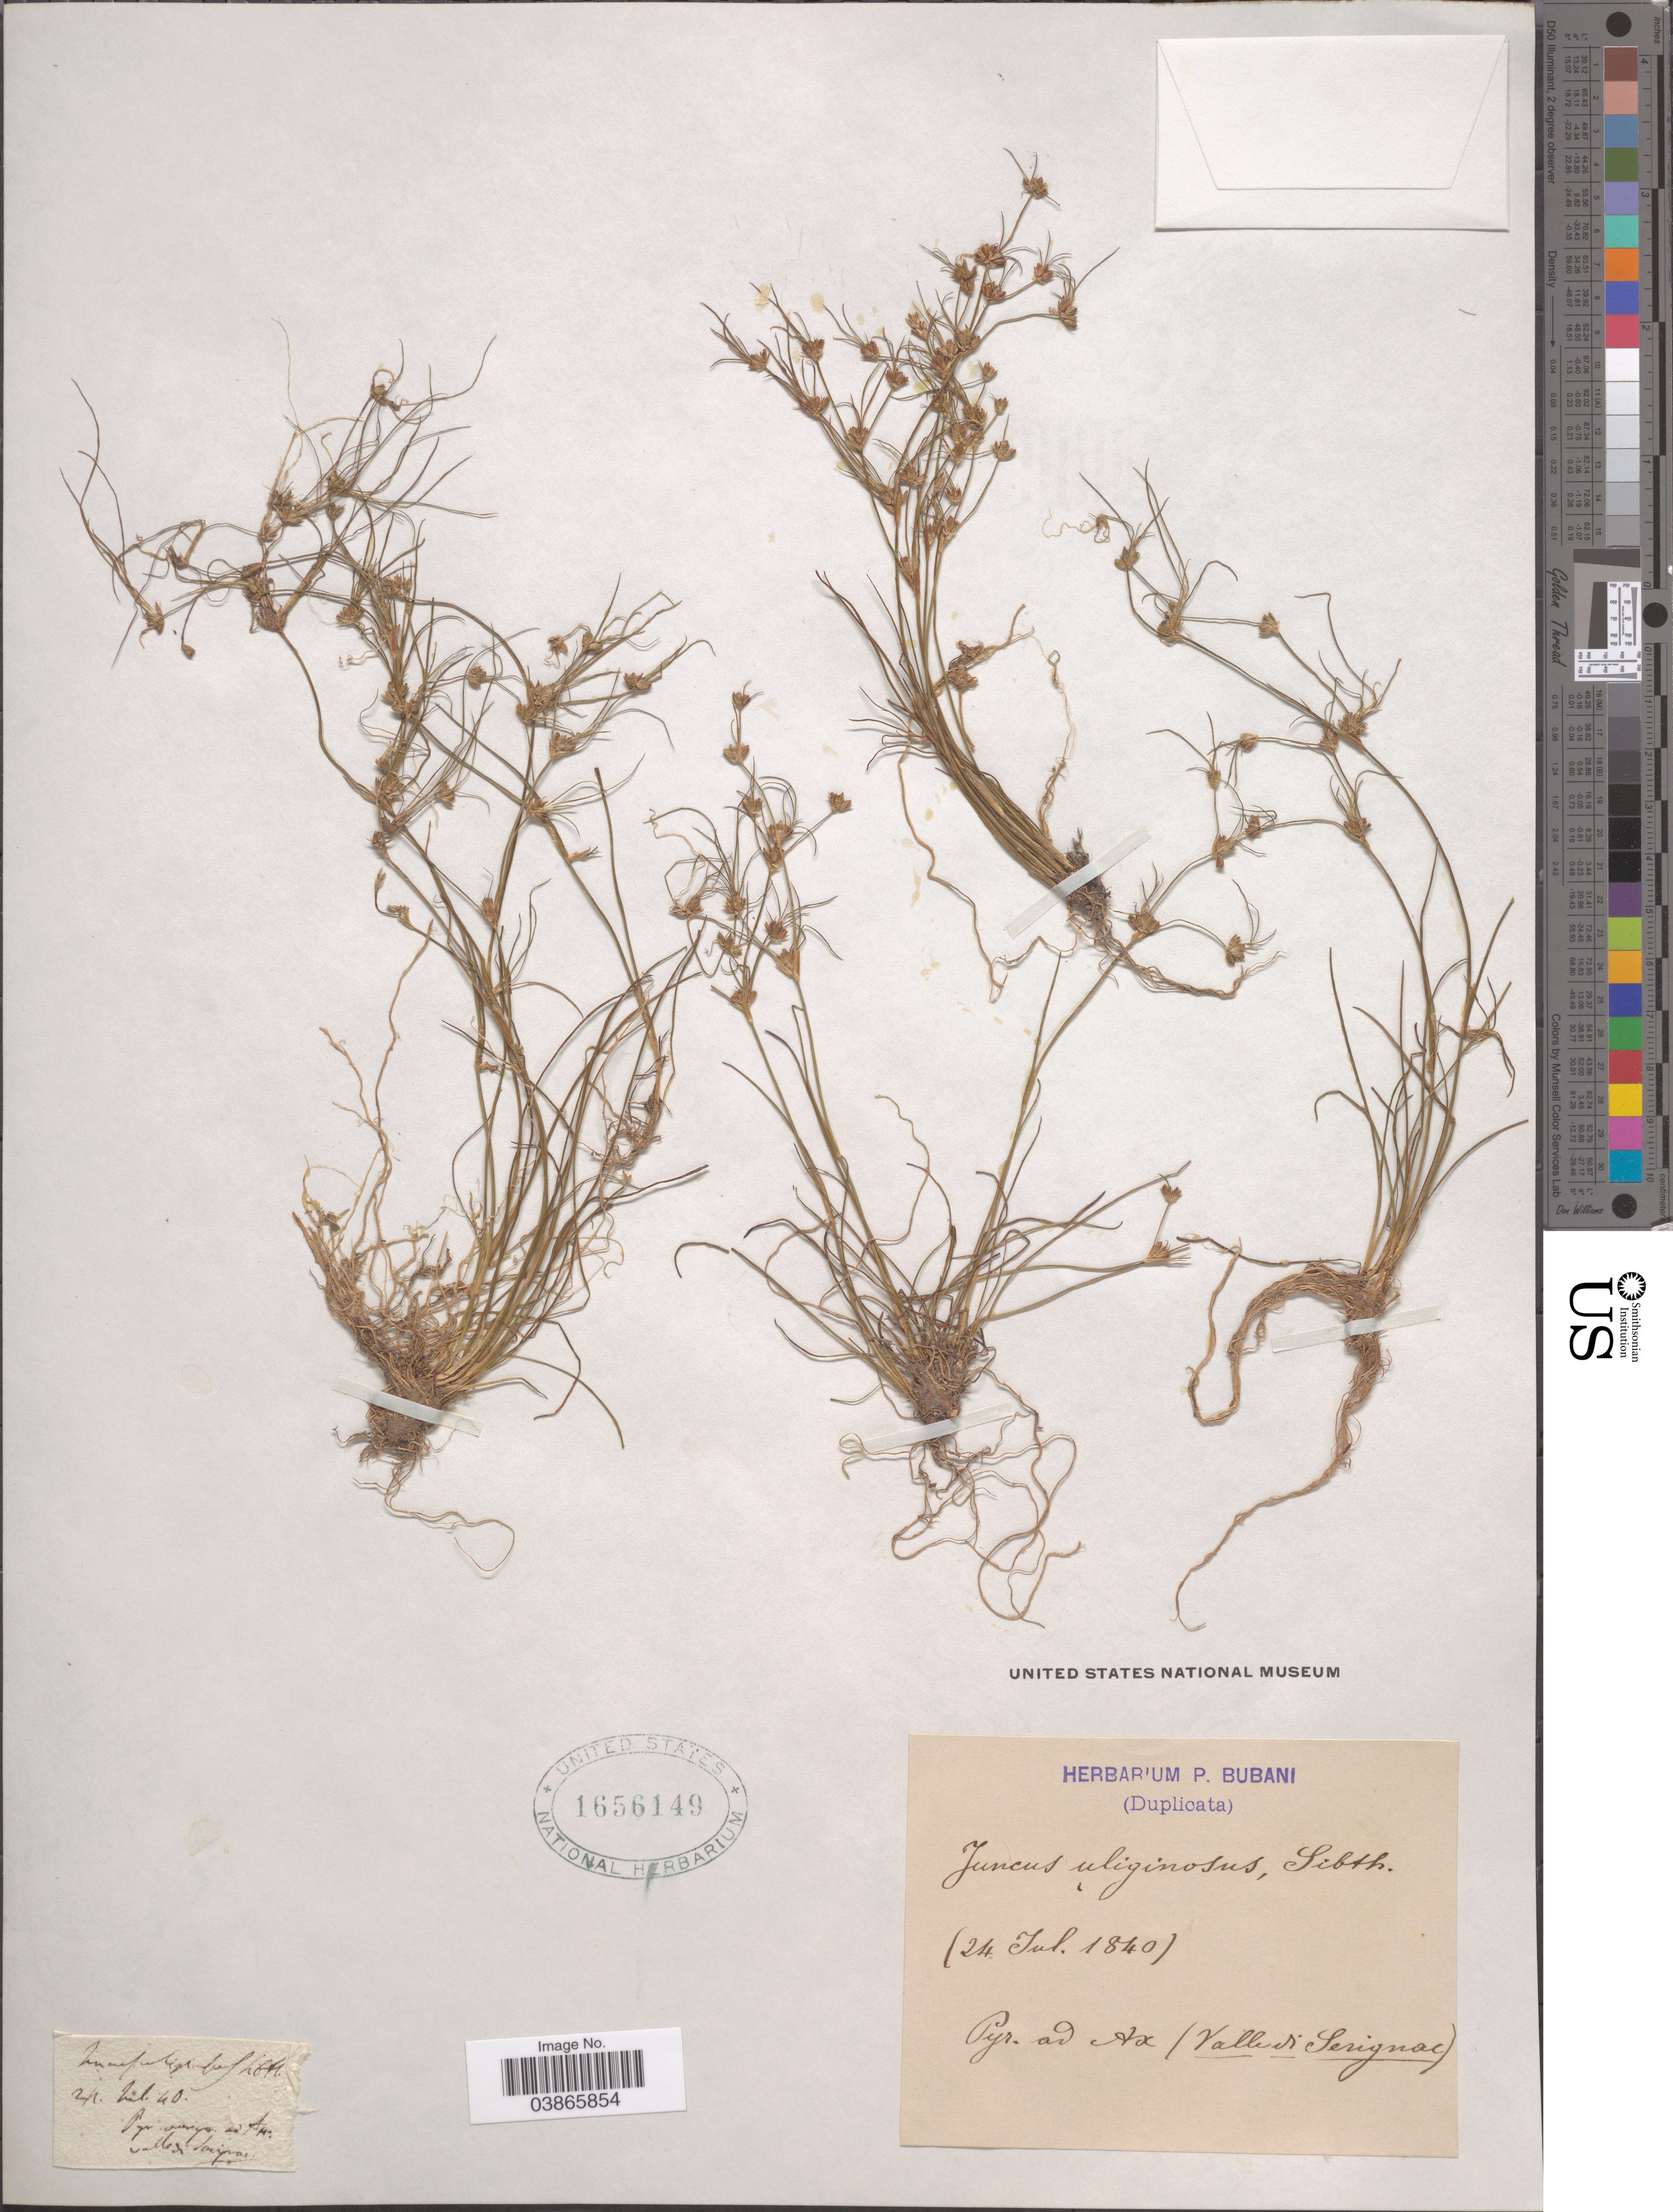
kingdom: Plantae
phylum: Tracheophyta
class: Liliopsida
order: Poales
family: Juncaceae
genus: Juncus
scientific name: Juncus uliginosus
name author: Roth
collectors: ex herb. P. Bubani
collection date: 1840-07-24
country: France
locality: Pyr. ad Ax (Valle de Serignac).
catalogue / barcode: US 1656149